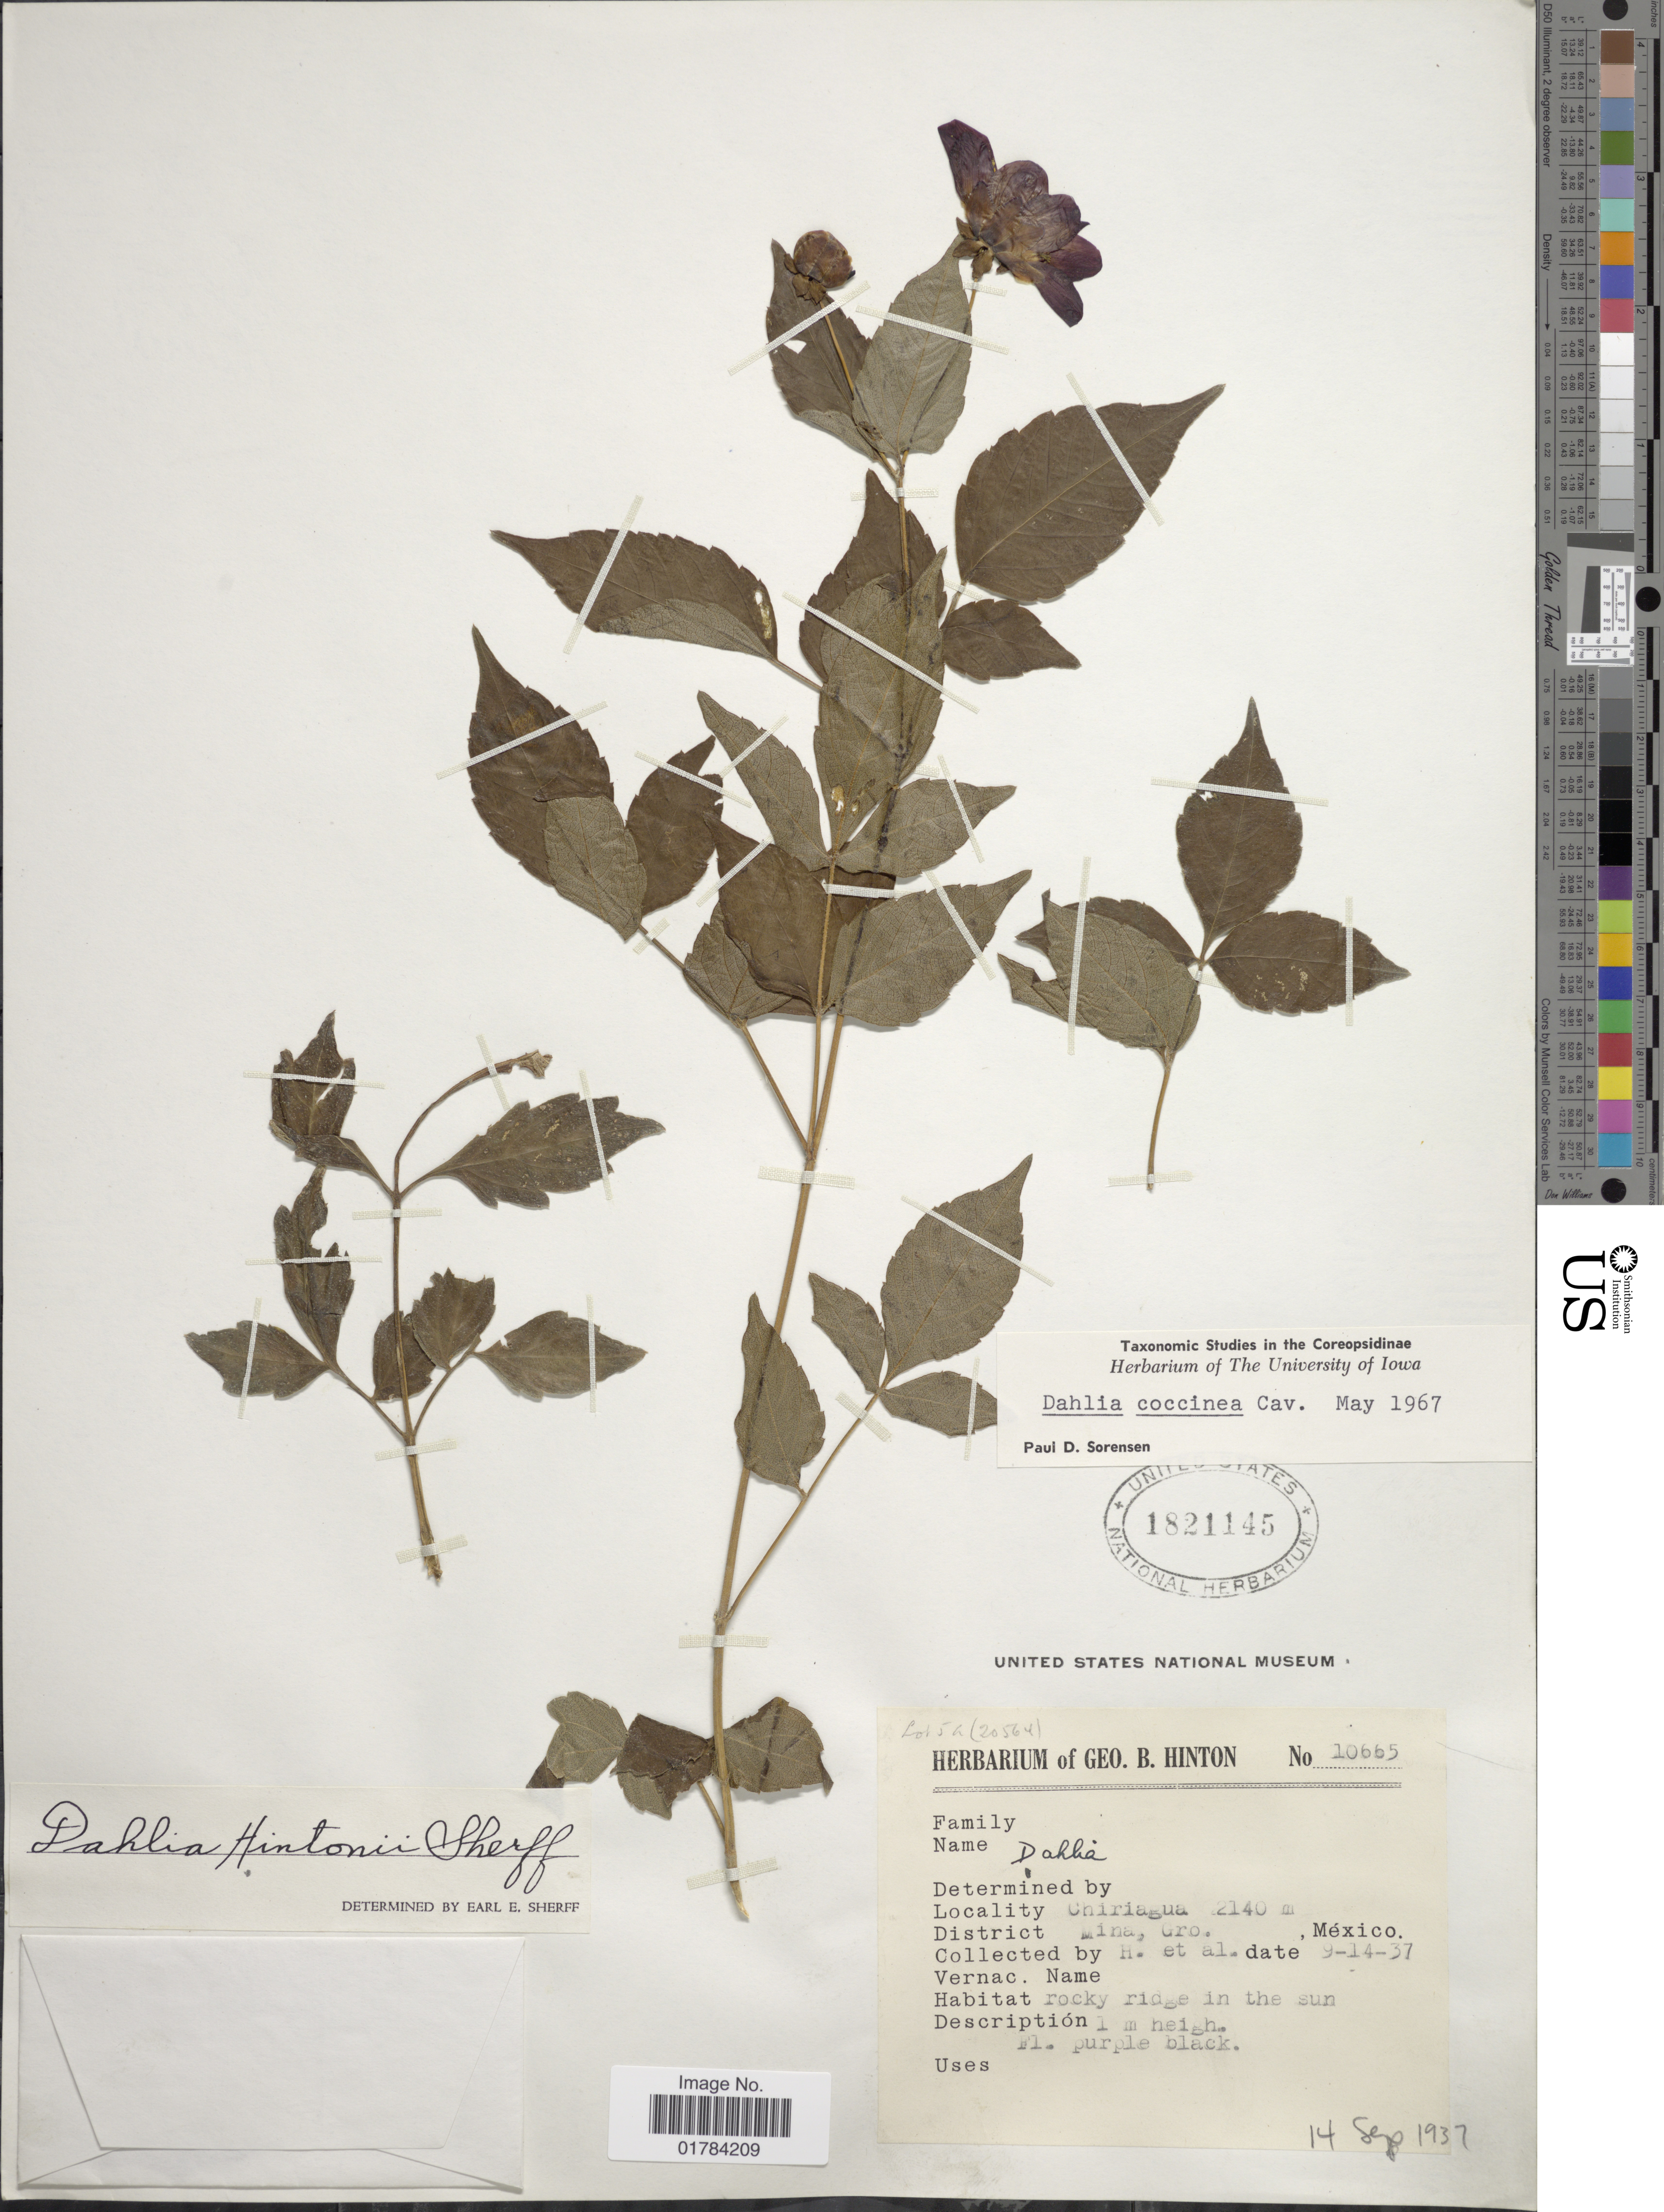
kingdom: Plantae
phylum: Tracheophyta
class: Magnoliopsida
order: Asterales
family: Asteraceae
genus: Dahlia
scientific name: Dahlia coccinea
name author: Cav.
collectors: G. B. Hinton & et al.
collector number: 10665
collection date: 1937-09-14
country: Mexico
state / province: Guerrero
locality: Chiriagua, District Mina, Gro.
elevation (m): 2140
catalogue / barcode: US 1821145